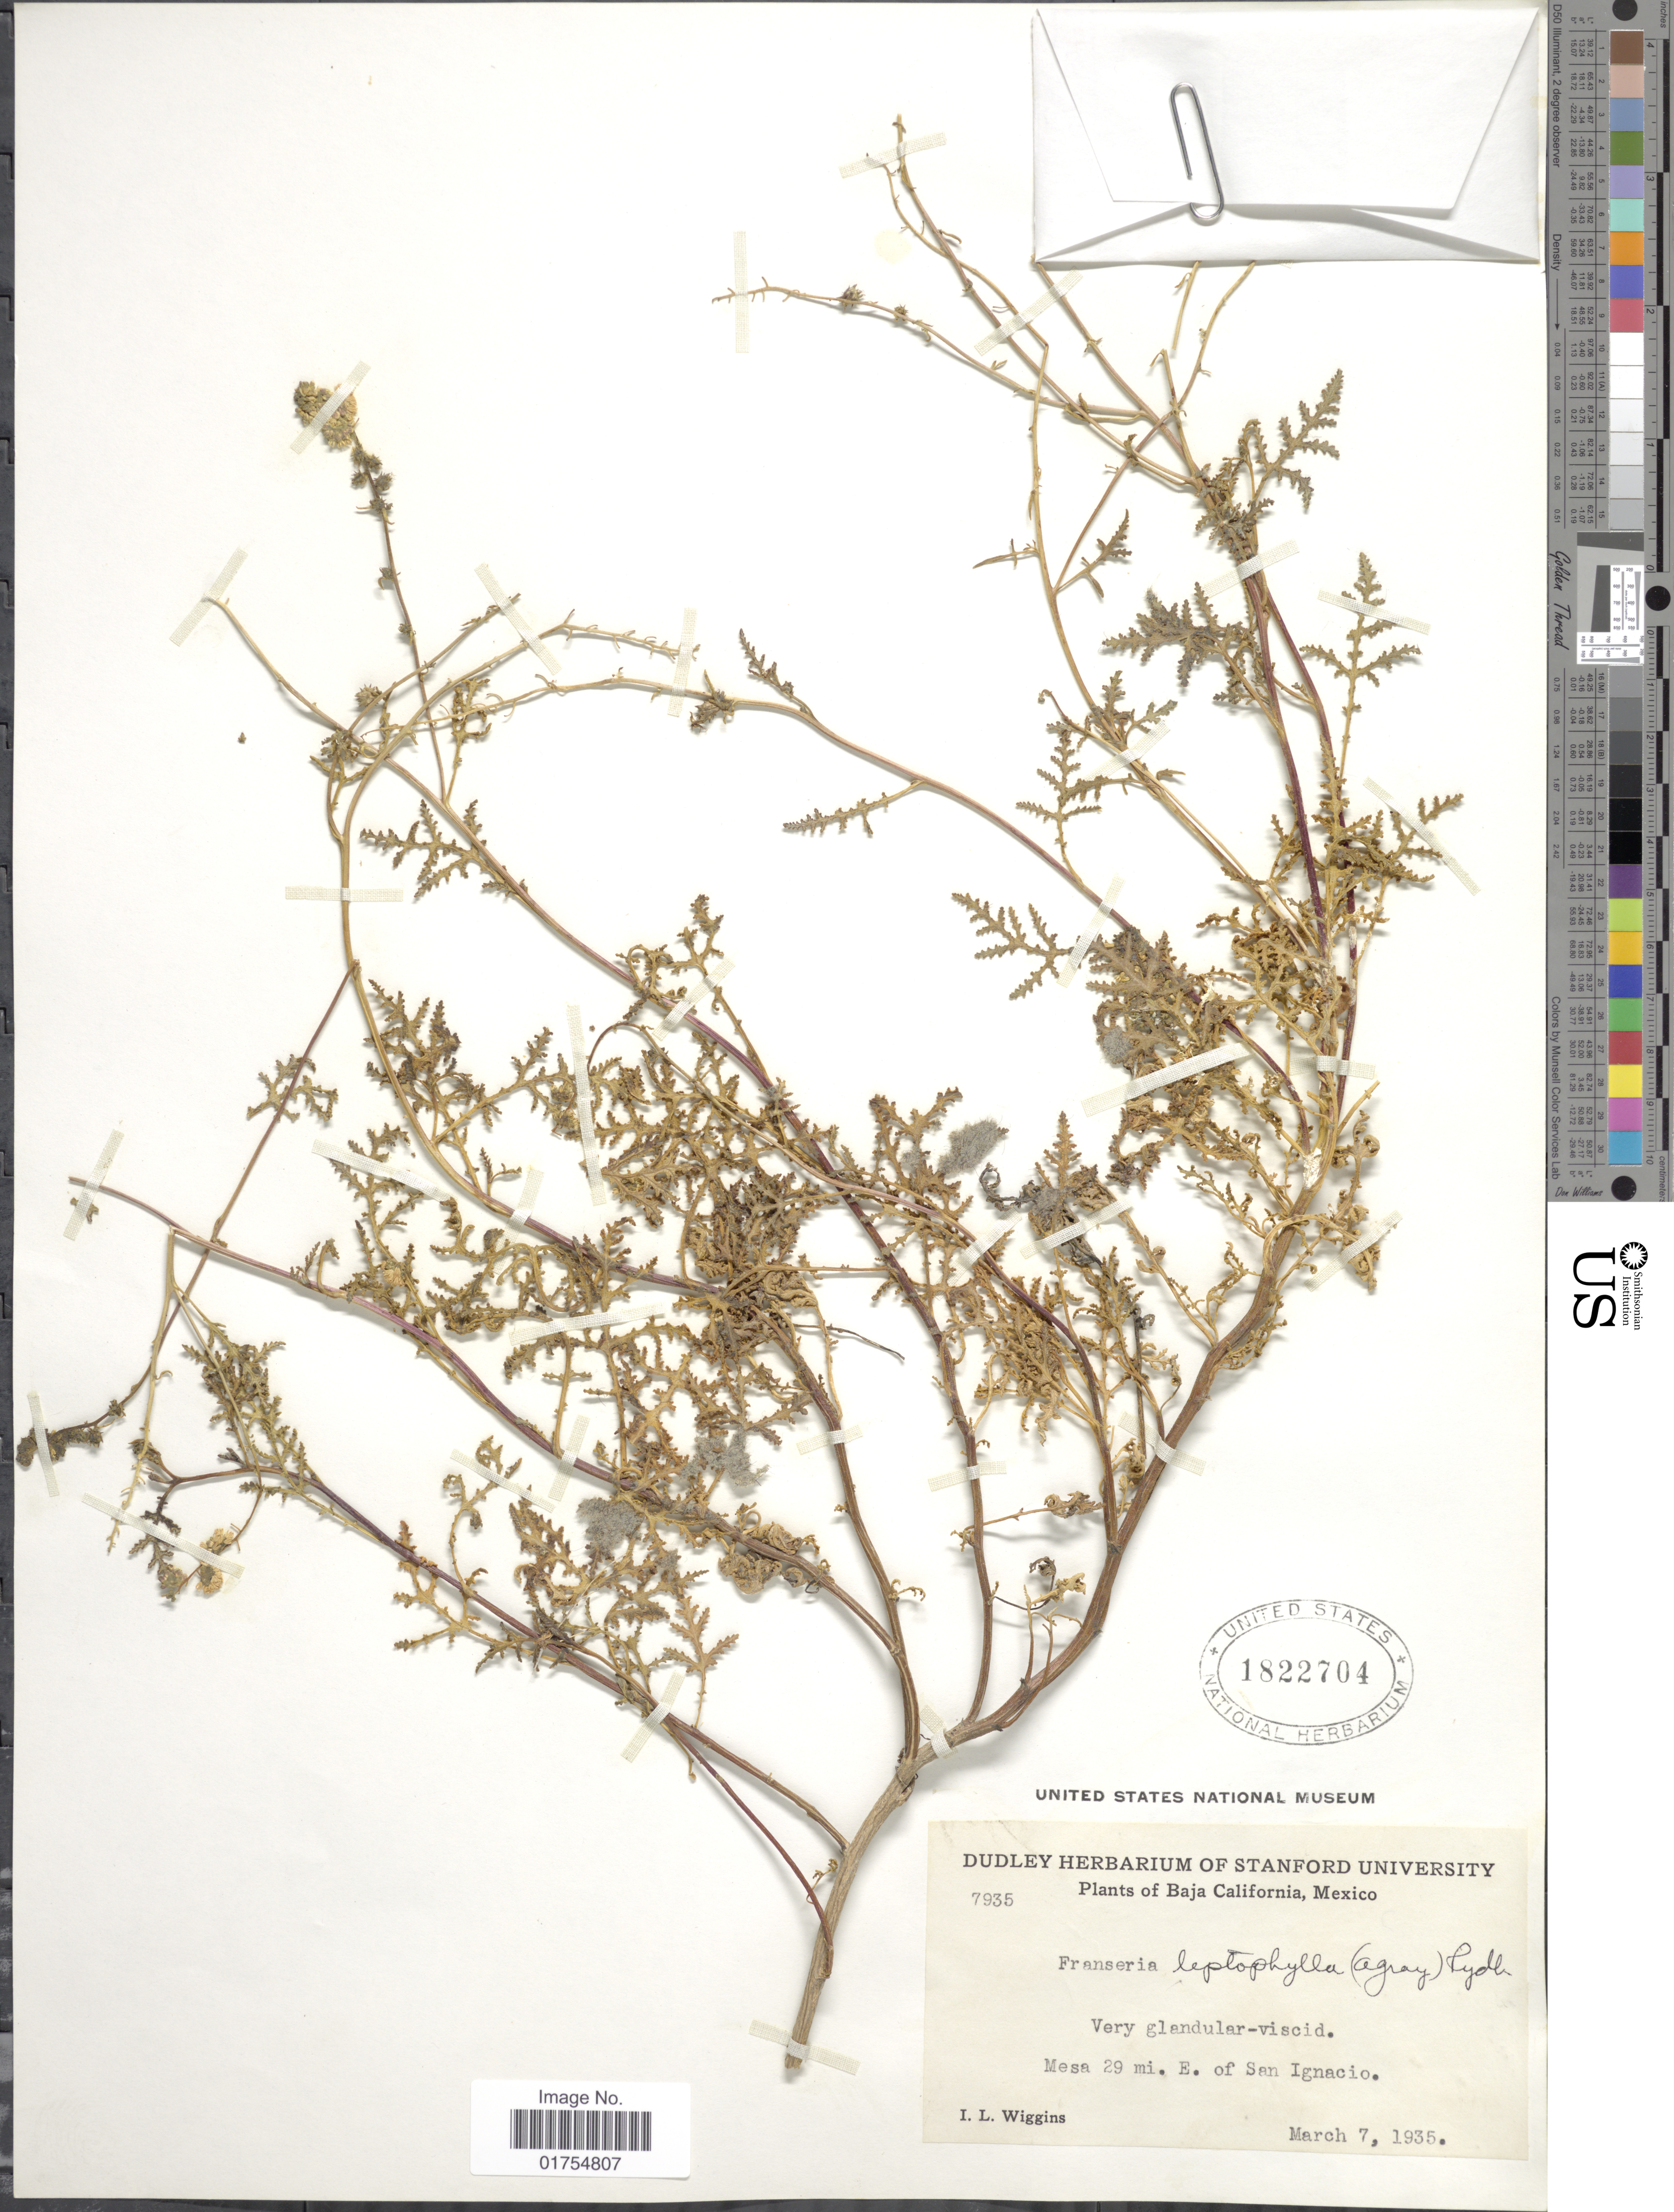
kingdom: Plantae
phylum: Tracheophyta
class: Magnoliopsida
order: Asterales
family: Asteraceae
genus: Franseria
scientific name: Franseria camphorata var. leptophylla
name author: A. Gray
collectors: I. L. Wiggins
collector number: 7935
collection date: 1935-03-07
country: Mexico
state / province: Baja California Sur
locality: Mesa 29 mi. E of San Ignacio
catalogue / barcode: US 1822704